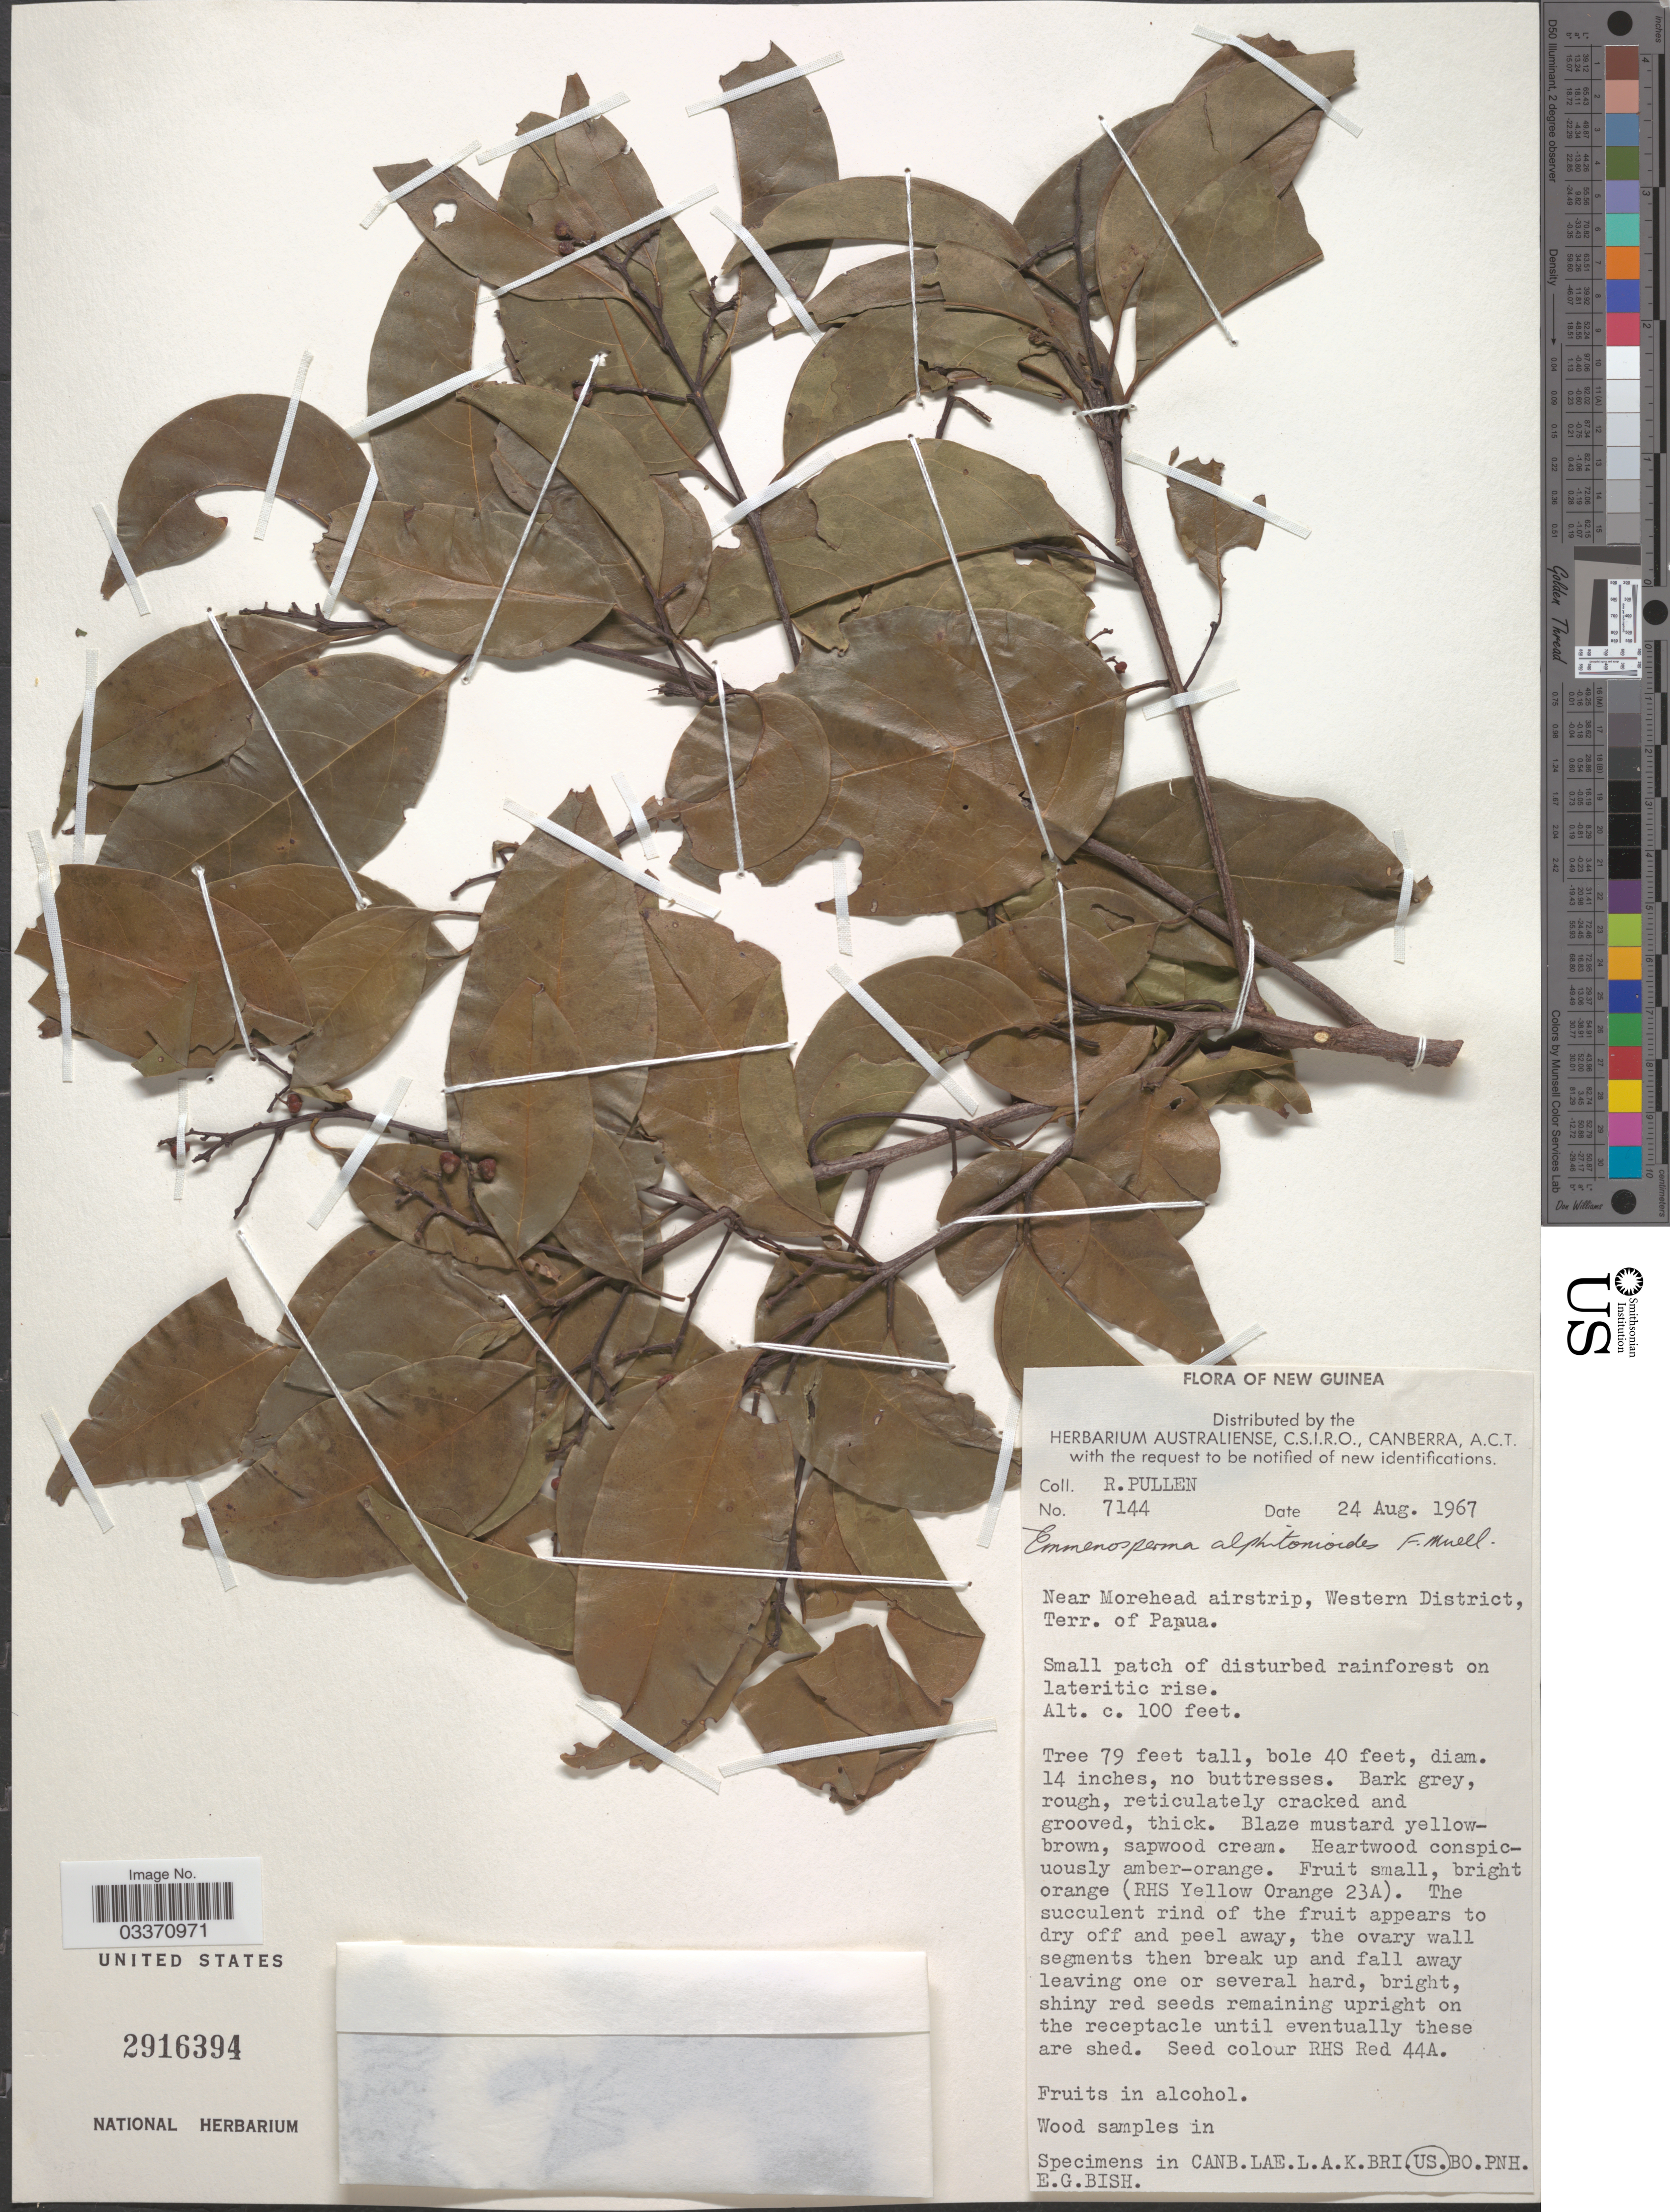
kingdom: Plantae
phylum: Tracheophyta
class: Magnoliopsida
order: Rosales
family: Rhamnaceae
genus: Emmenosperma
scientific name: Emmenosperma alphitonioides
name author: F. Muell.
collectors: R. Pullen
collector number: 7144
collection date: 1967-08-24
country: Papua New Guinea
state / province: Manus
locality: New Guinea. Near Morehead airstrip, Western District, Terr. Papua.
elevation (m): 30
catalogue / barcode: US 2916394